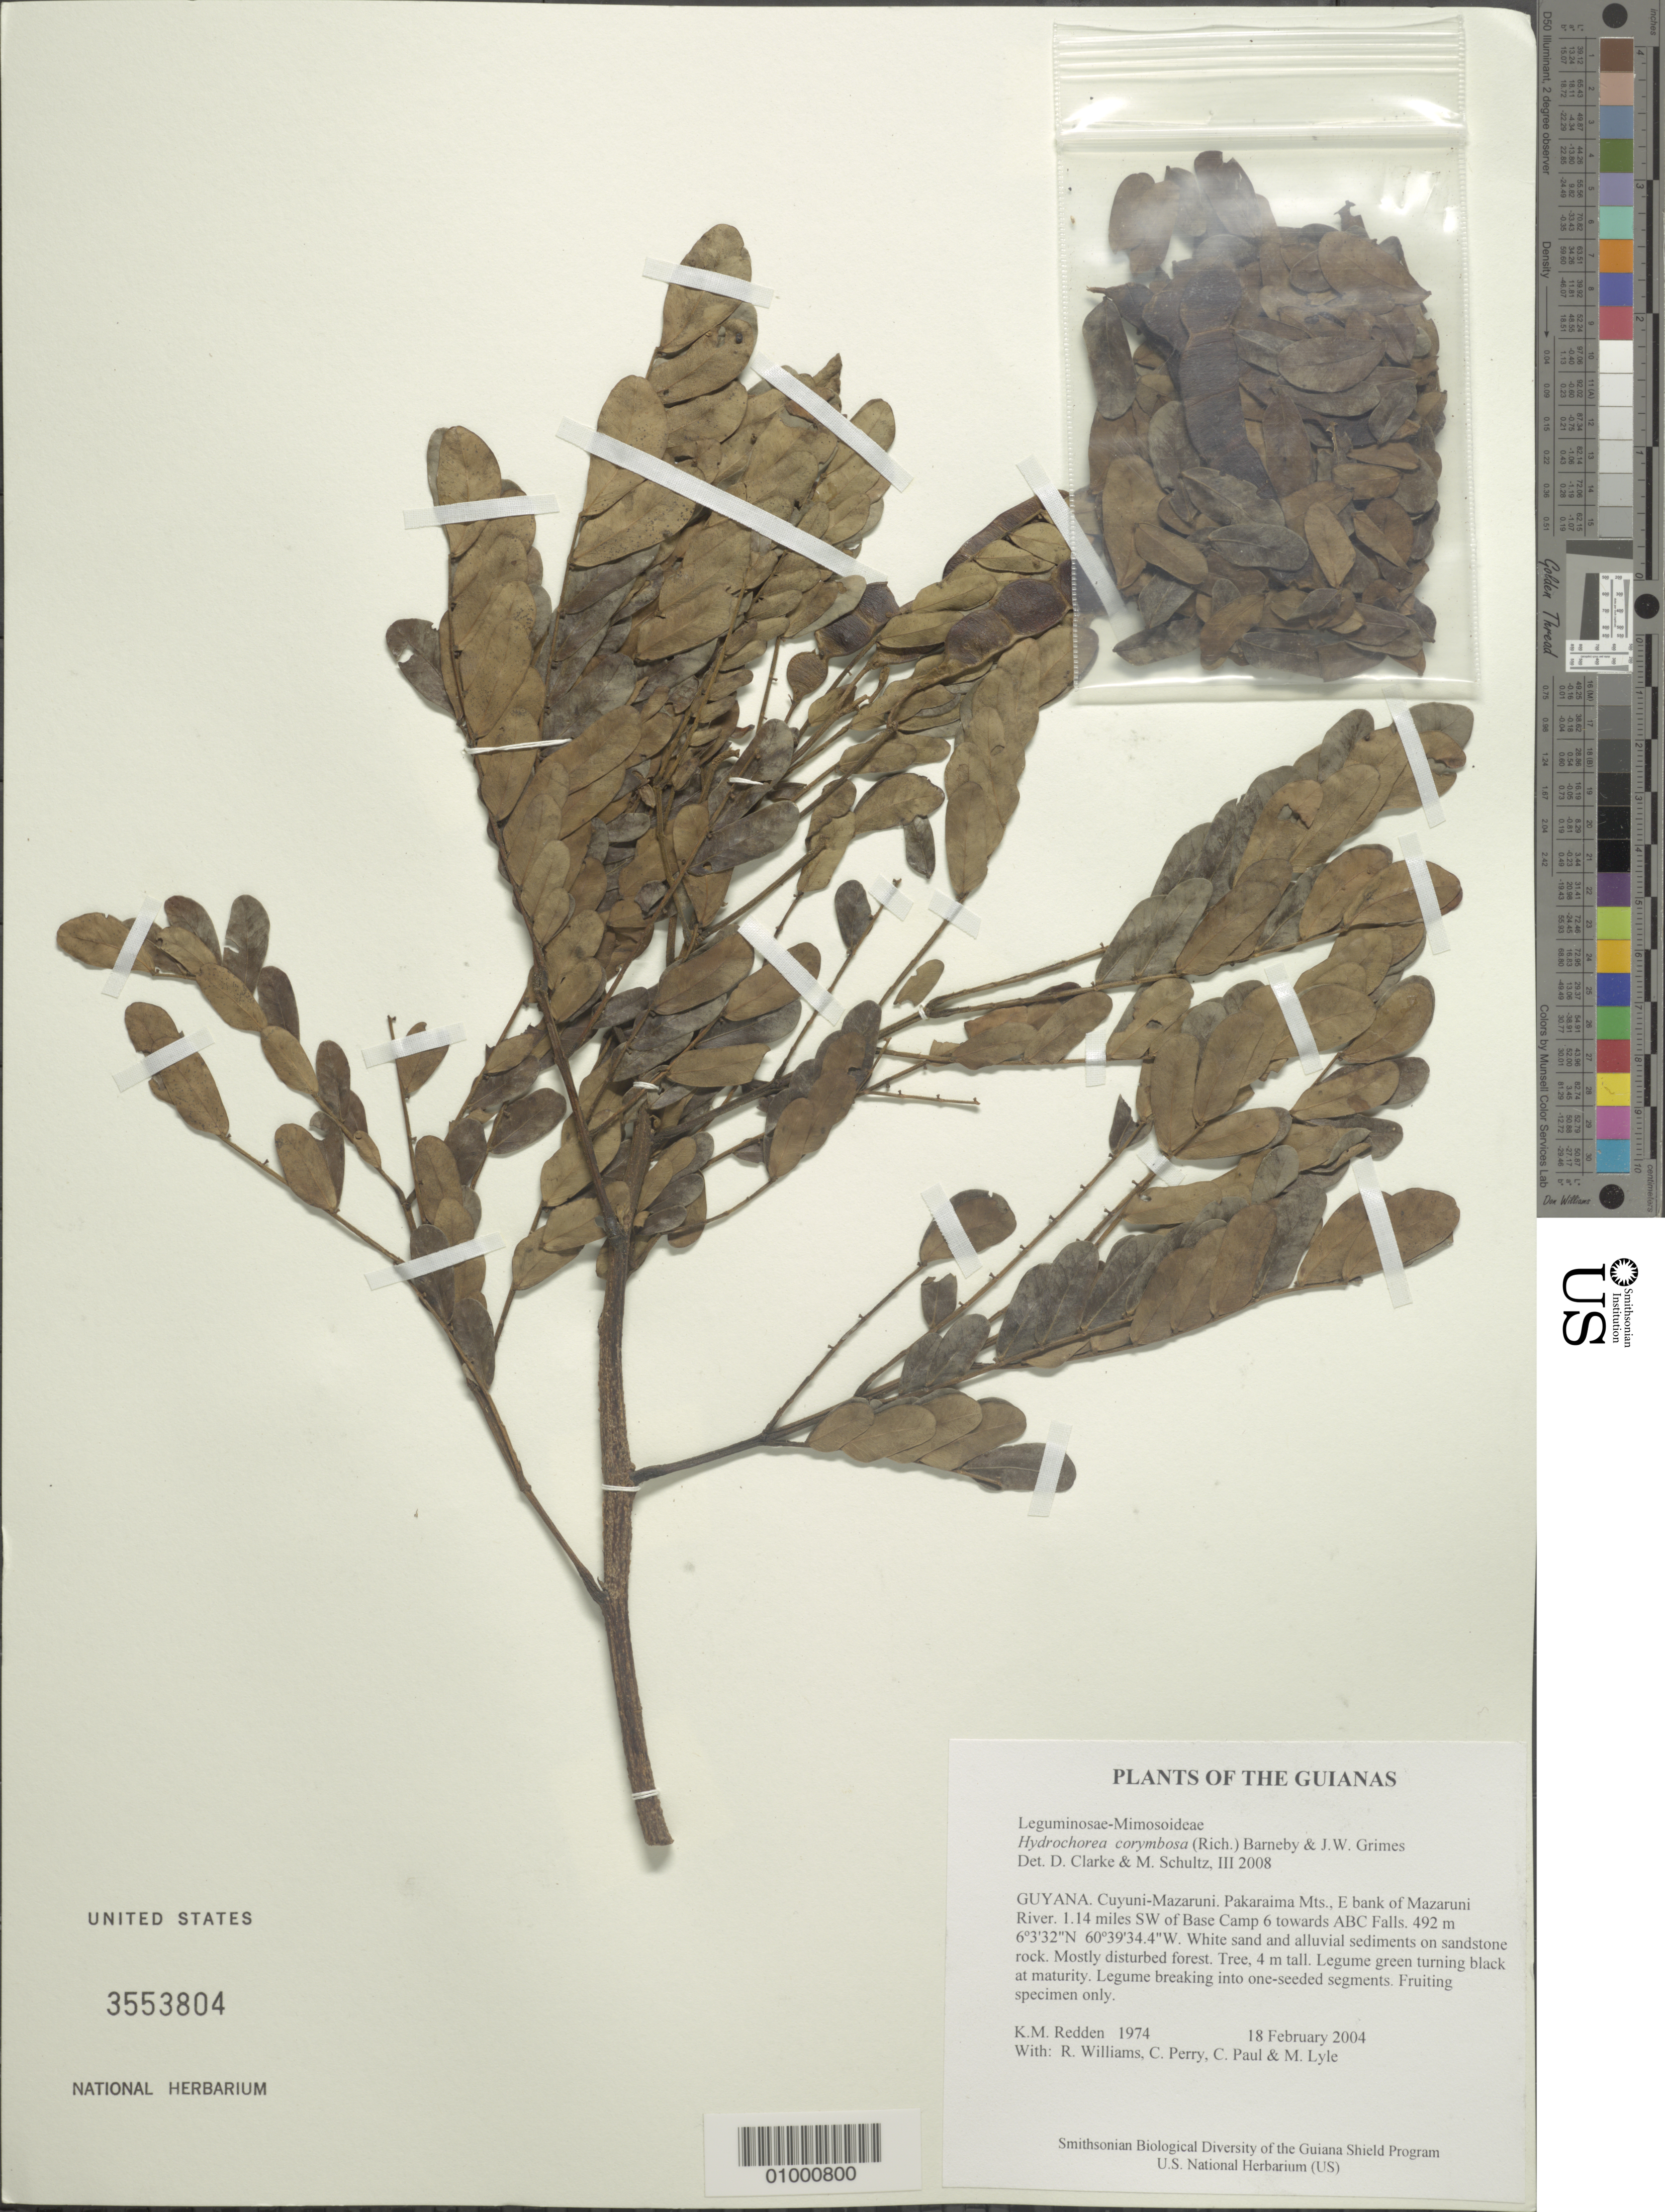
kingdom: Plantae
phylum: Tracheophyta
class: Magnoliopsida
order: Fabales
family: Fabaceae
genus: Hydrochorea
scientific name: Hydrochorea corymbosa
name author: (Rich.) Barneby & J.W. Grimes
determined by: Clarke, H. D.; Schultz, M.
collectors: K. M. Redden, R. Williams, C. Perry, C. Paul & M. Lyle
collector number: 1974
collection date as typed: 18 February 2004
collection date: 2004-02-18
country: Guyana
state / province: Cuyuni-Mazaruni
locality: Pakaraima Mts., E bank of Mazaruni River. 1.14 miles SW of Base Camp 6 towards ABC Falls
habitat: White sand and alluvial sediments on sandstone rock. Mostly disturbed forest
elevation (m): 492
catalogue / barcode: US 3553804